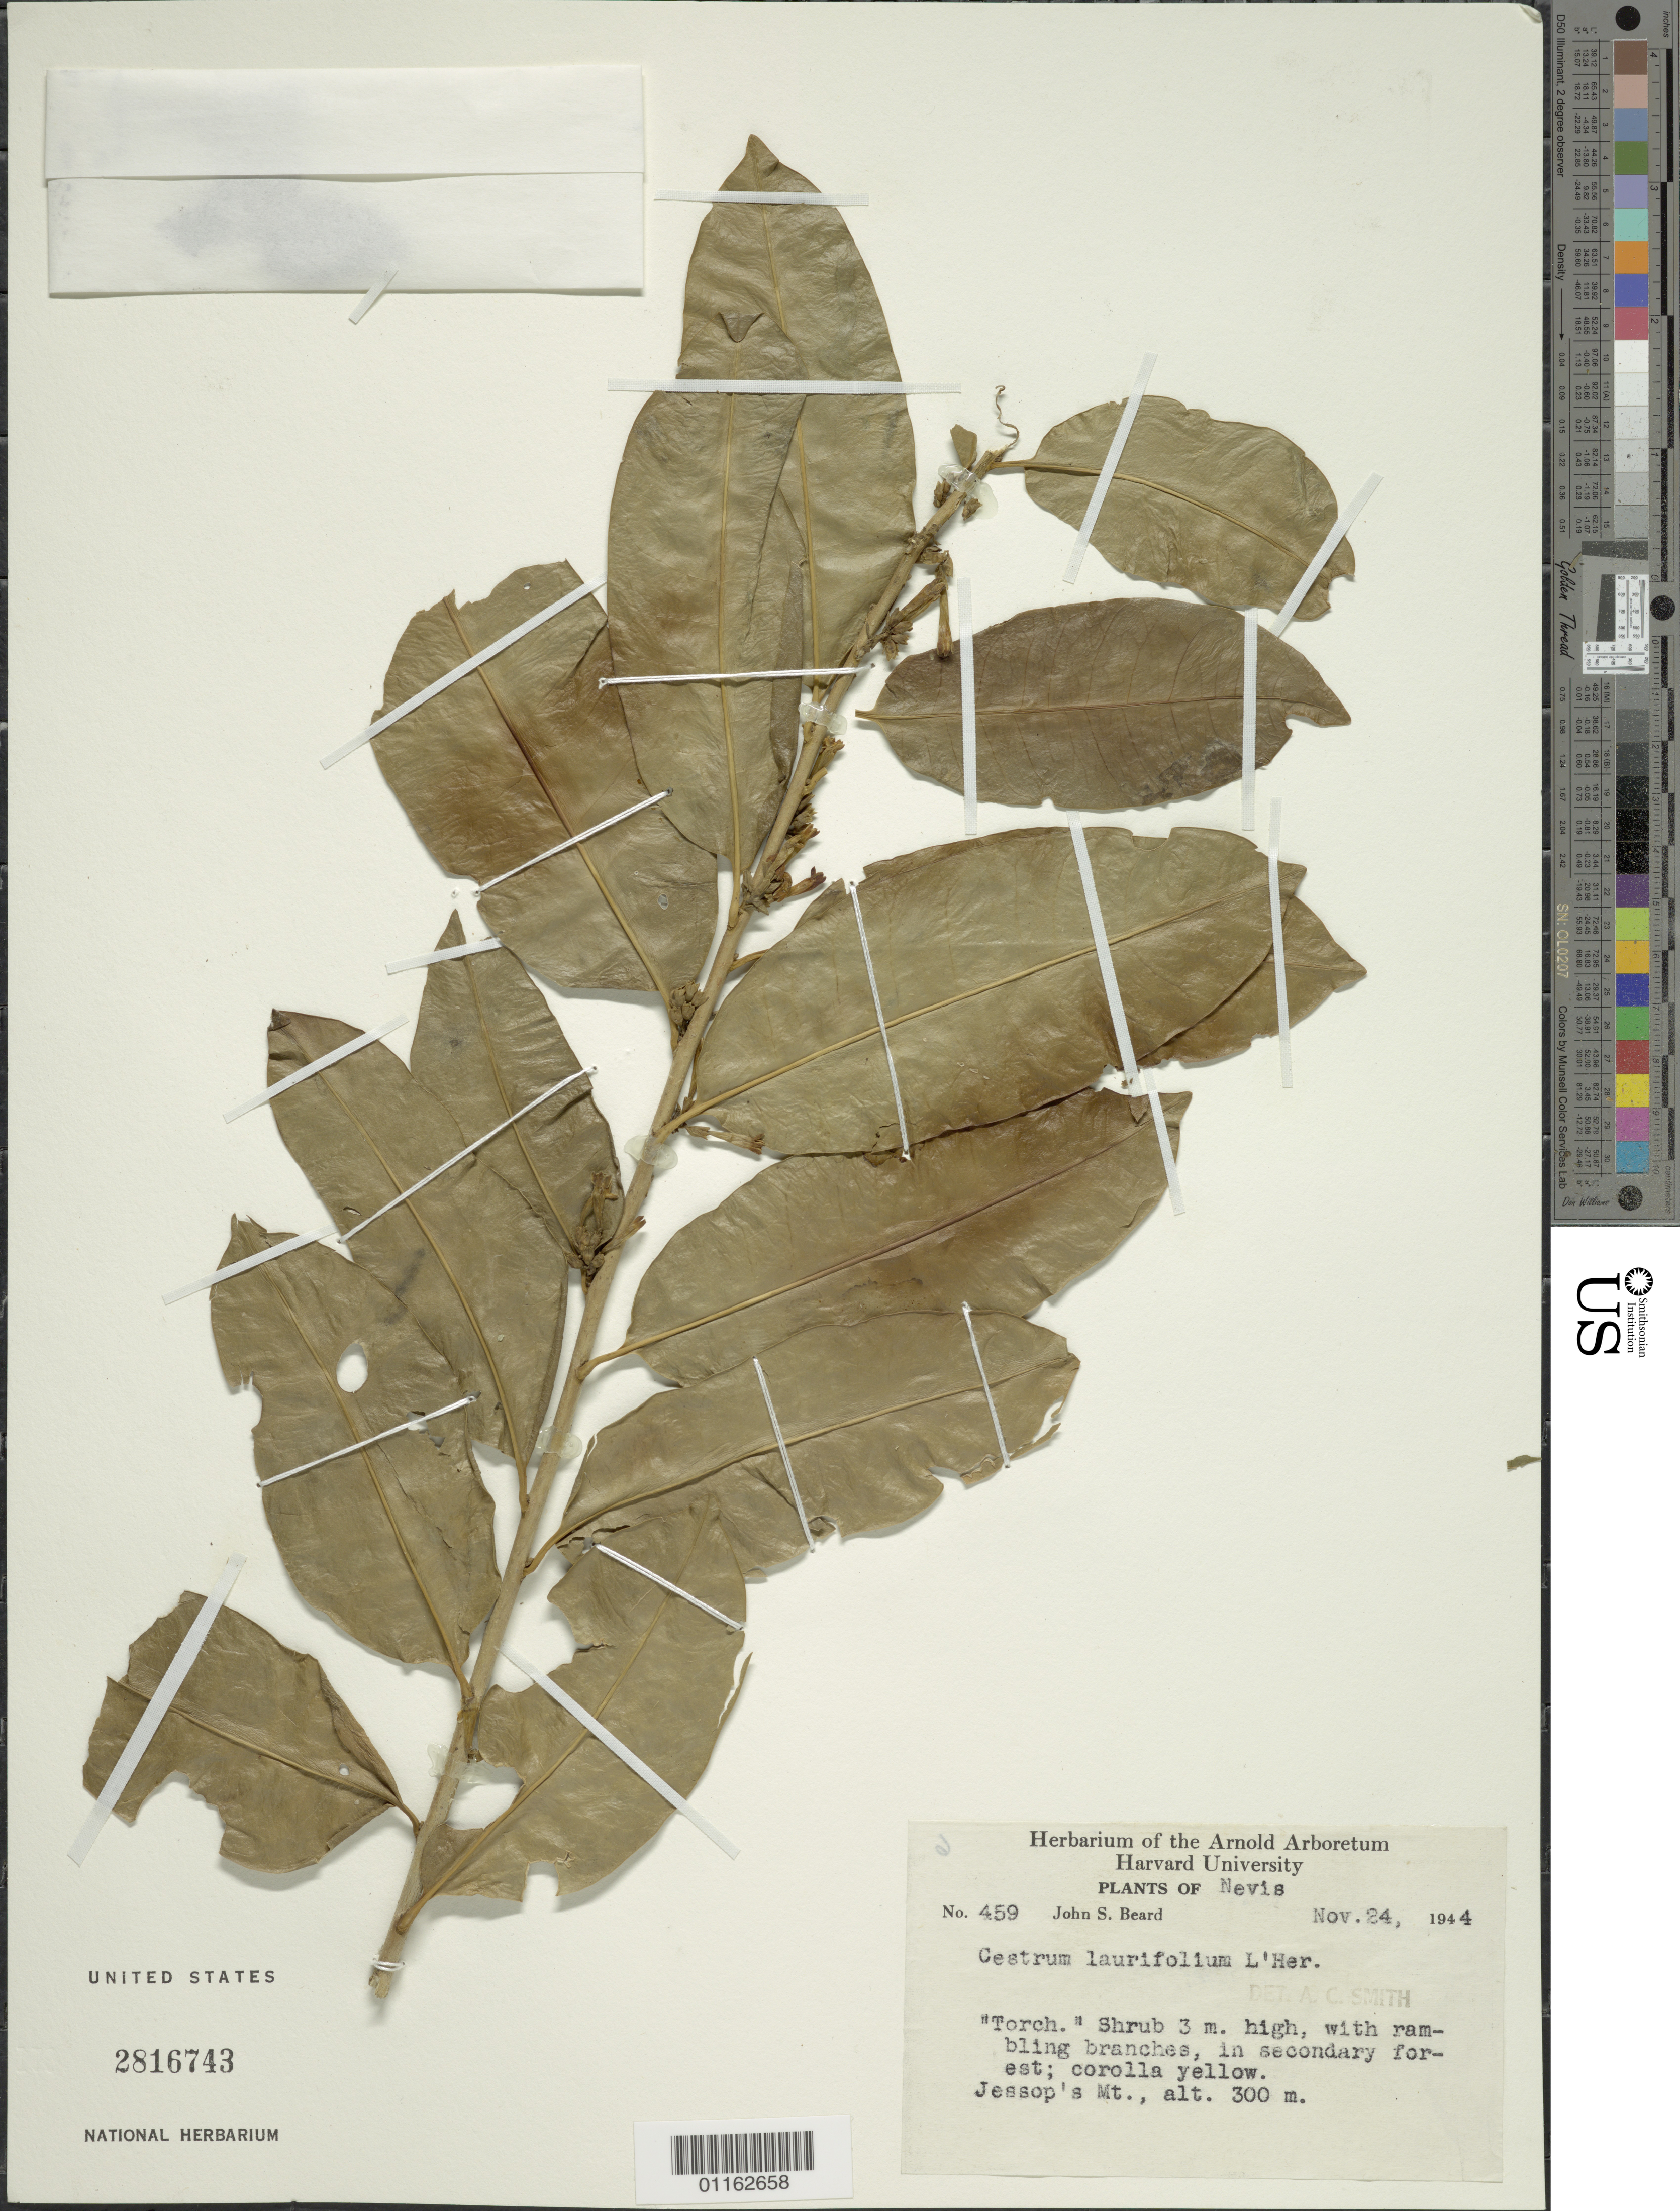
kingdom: Plantae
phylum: Tracheophyta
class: Magnoliopsida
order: Solanales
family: Solanaceae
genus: Cestrum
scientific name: Cestrum laurifolium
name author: L'Hér.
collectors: J. Beard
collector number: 459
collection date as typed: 24 Nov 1944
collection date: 1944-11-24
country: St. Christopher-Nevis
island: Nevis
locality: Jessop's Mt.; in secondary forest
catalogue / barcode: US 2816743